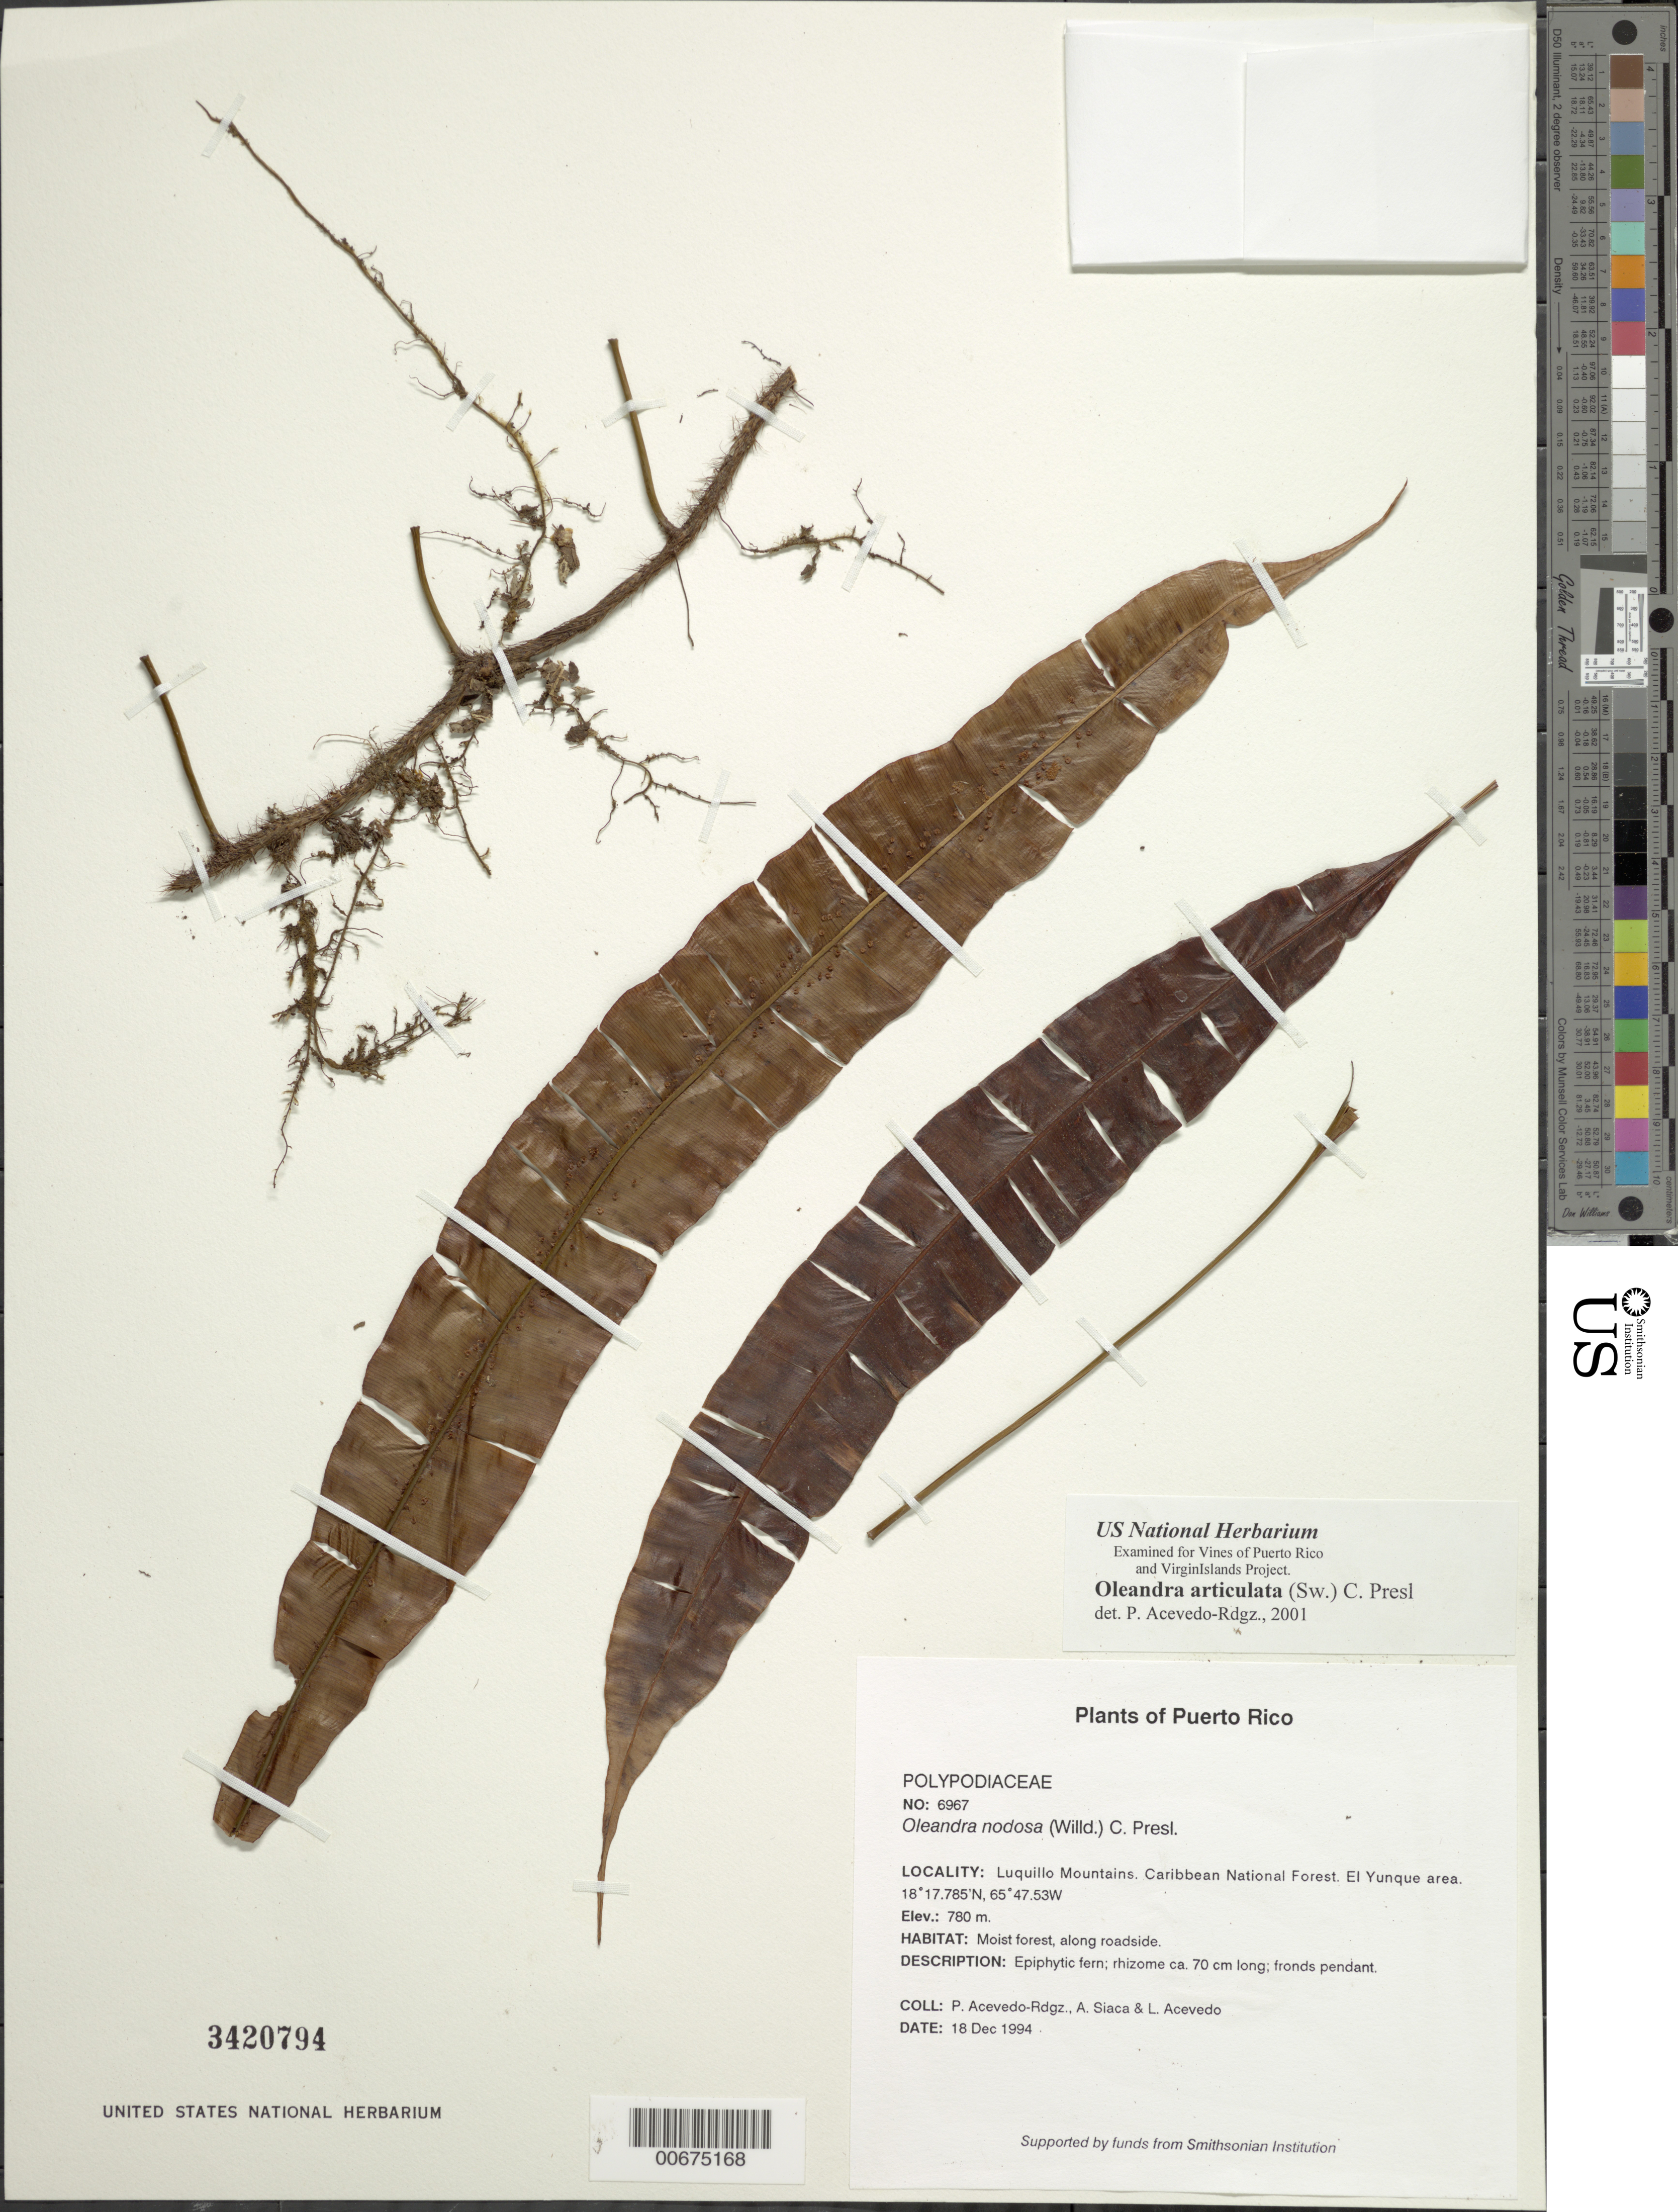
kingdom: Plantae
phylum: Tracheophyta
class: Polypodiopsida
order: Polypodiales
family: Oleandraceae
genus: Oleandra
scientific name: Oleandra articulata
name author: (Sw.) C. Presl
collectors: P. Acevedo-Rodr., A. Siaca & L. Acevedo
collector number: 6967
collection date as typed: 18 Dec 1994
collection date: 1994-12-18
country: Puerto Rico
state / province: Río Grande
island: Puerto Rico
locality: Río Grande; Luquillo Mountains. Caribbean National Forest. El Yunque area.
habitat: Moist forest, along roadside.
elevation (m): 780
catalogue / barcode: US 3420794